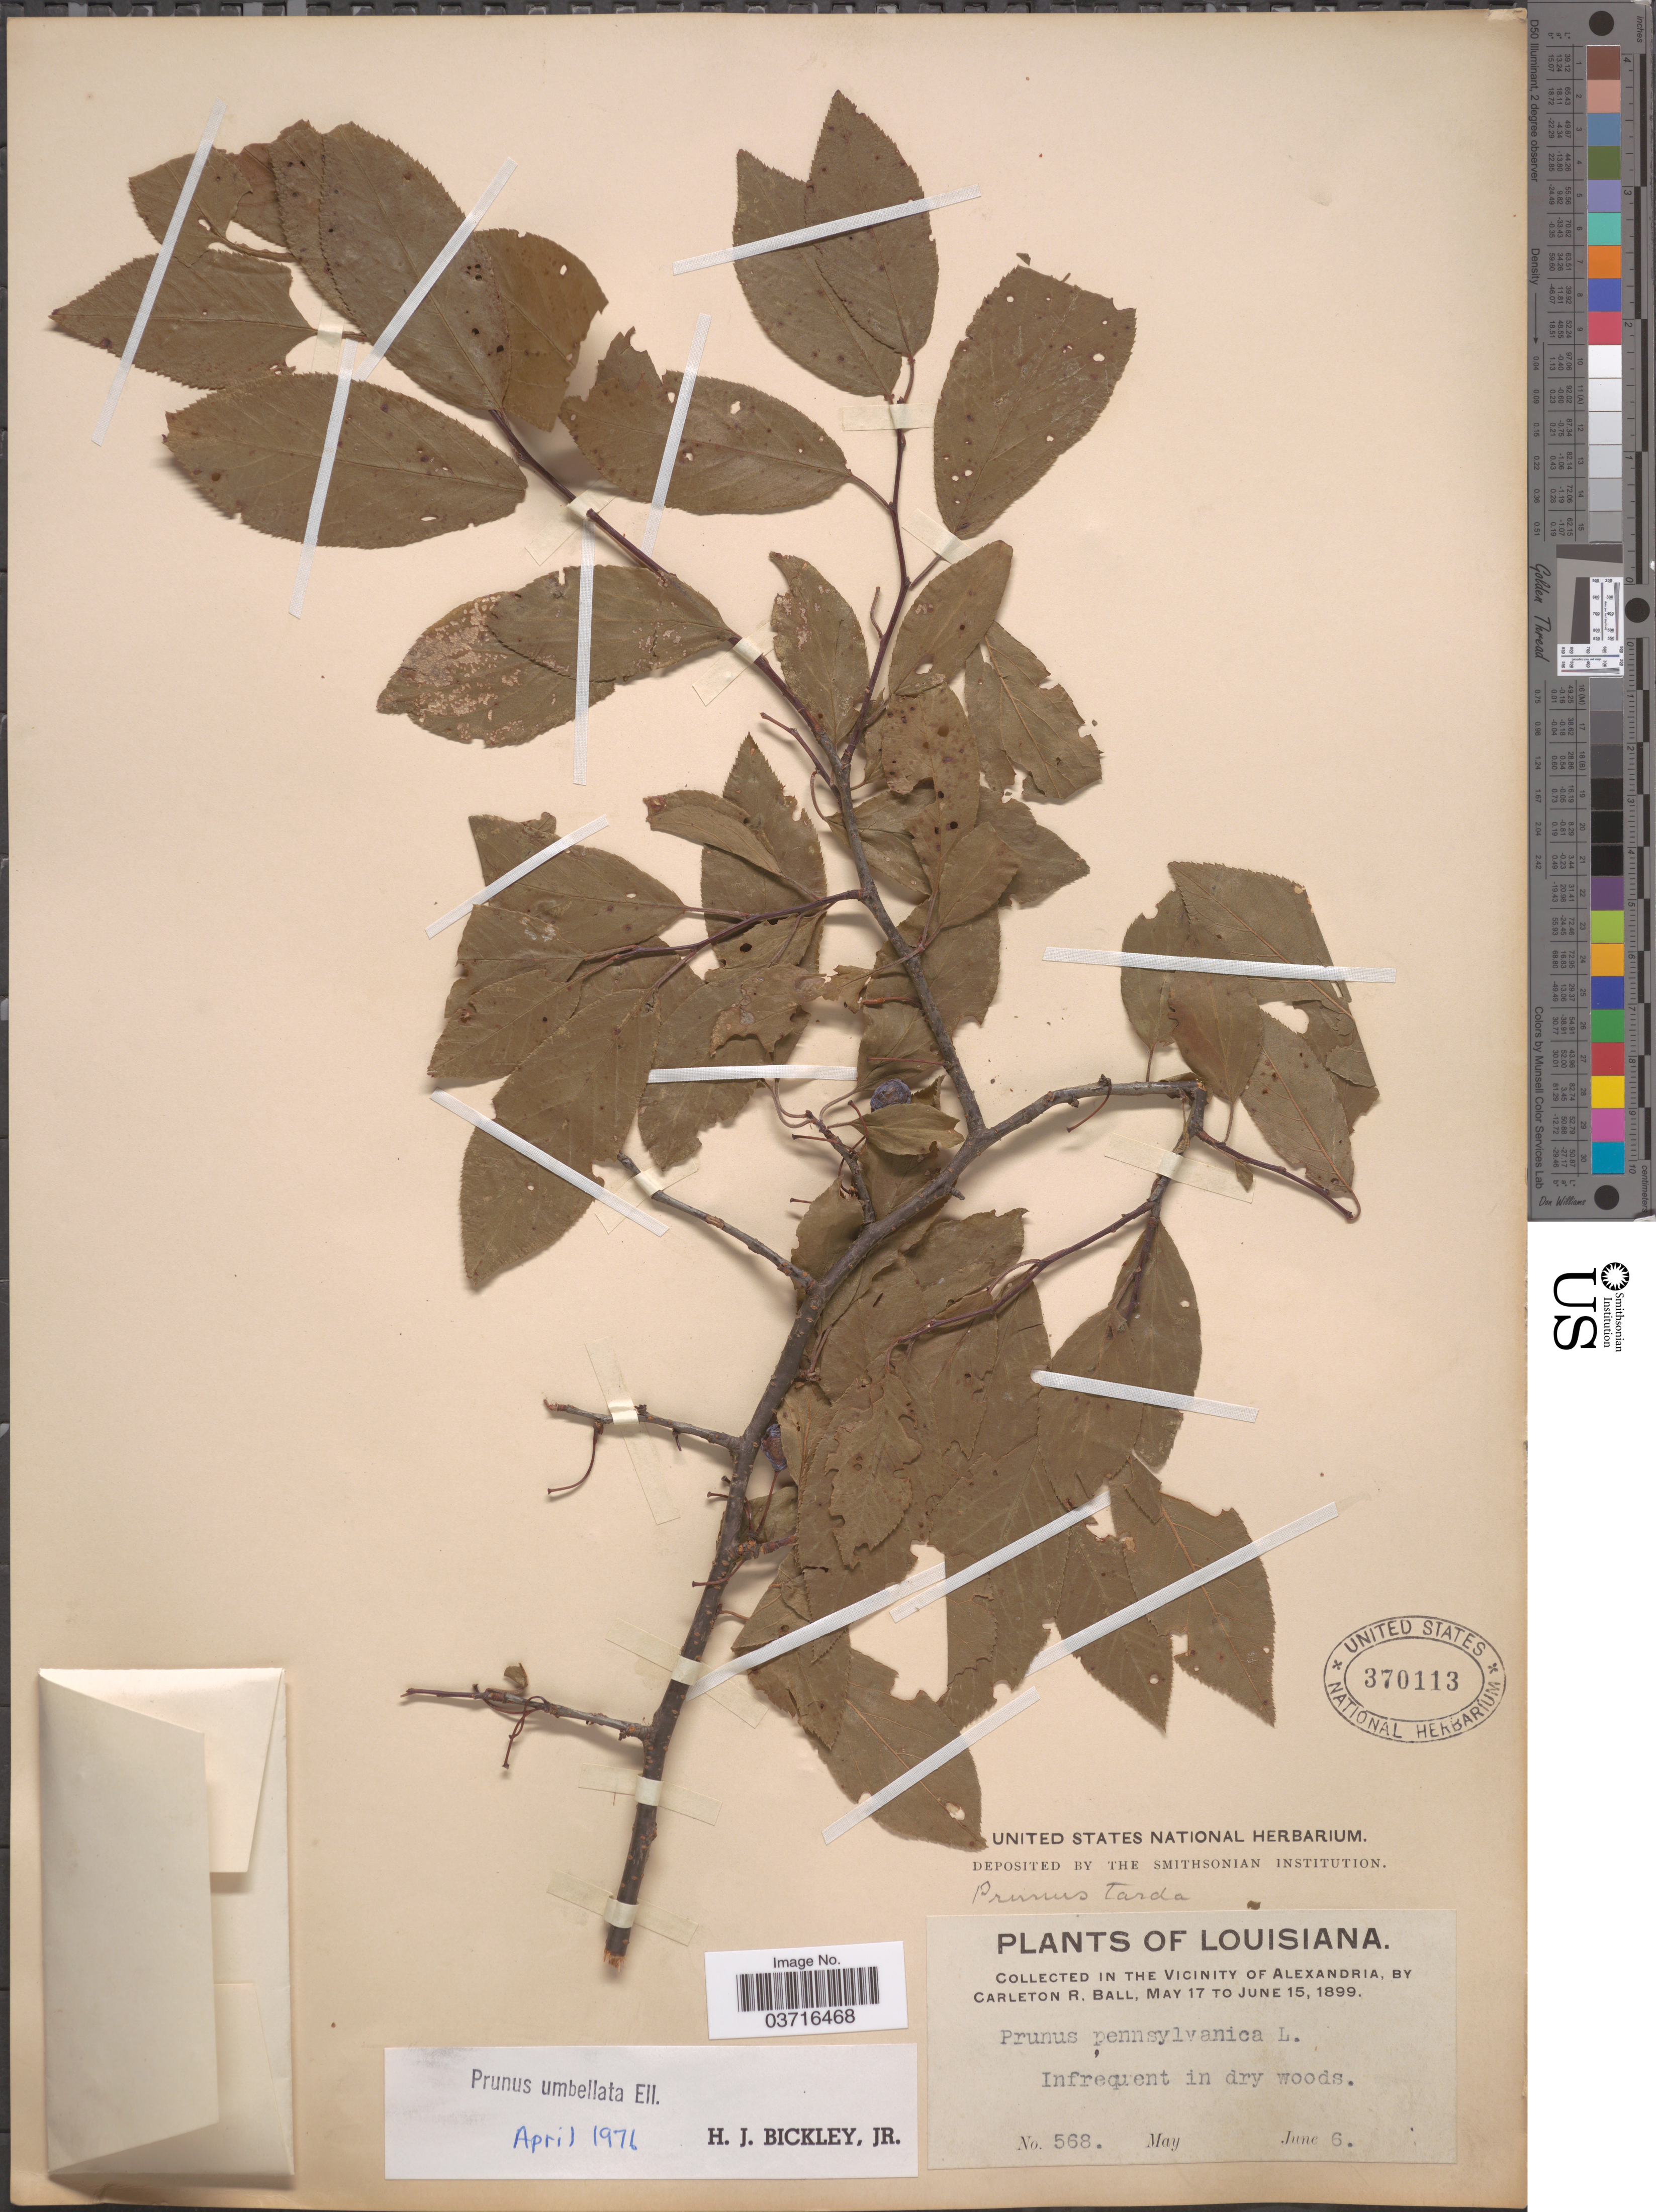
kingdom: Plantae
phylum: Tracheophyta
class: Magnoliopsida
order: Rosales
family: Rosaceae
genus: Prunus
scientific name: Prunus umbellata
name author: Elliott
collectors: C. R. Ball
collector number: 568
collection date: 1899-06-06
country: United States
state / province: Louisiana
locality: In the Vicinity of Alexandria.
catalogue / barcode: US 370113